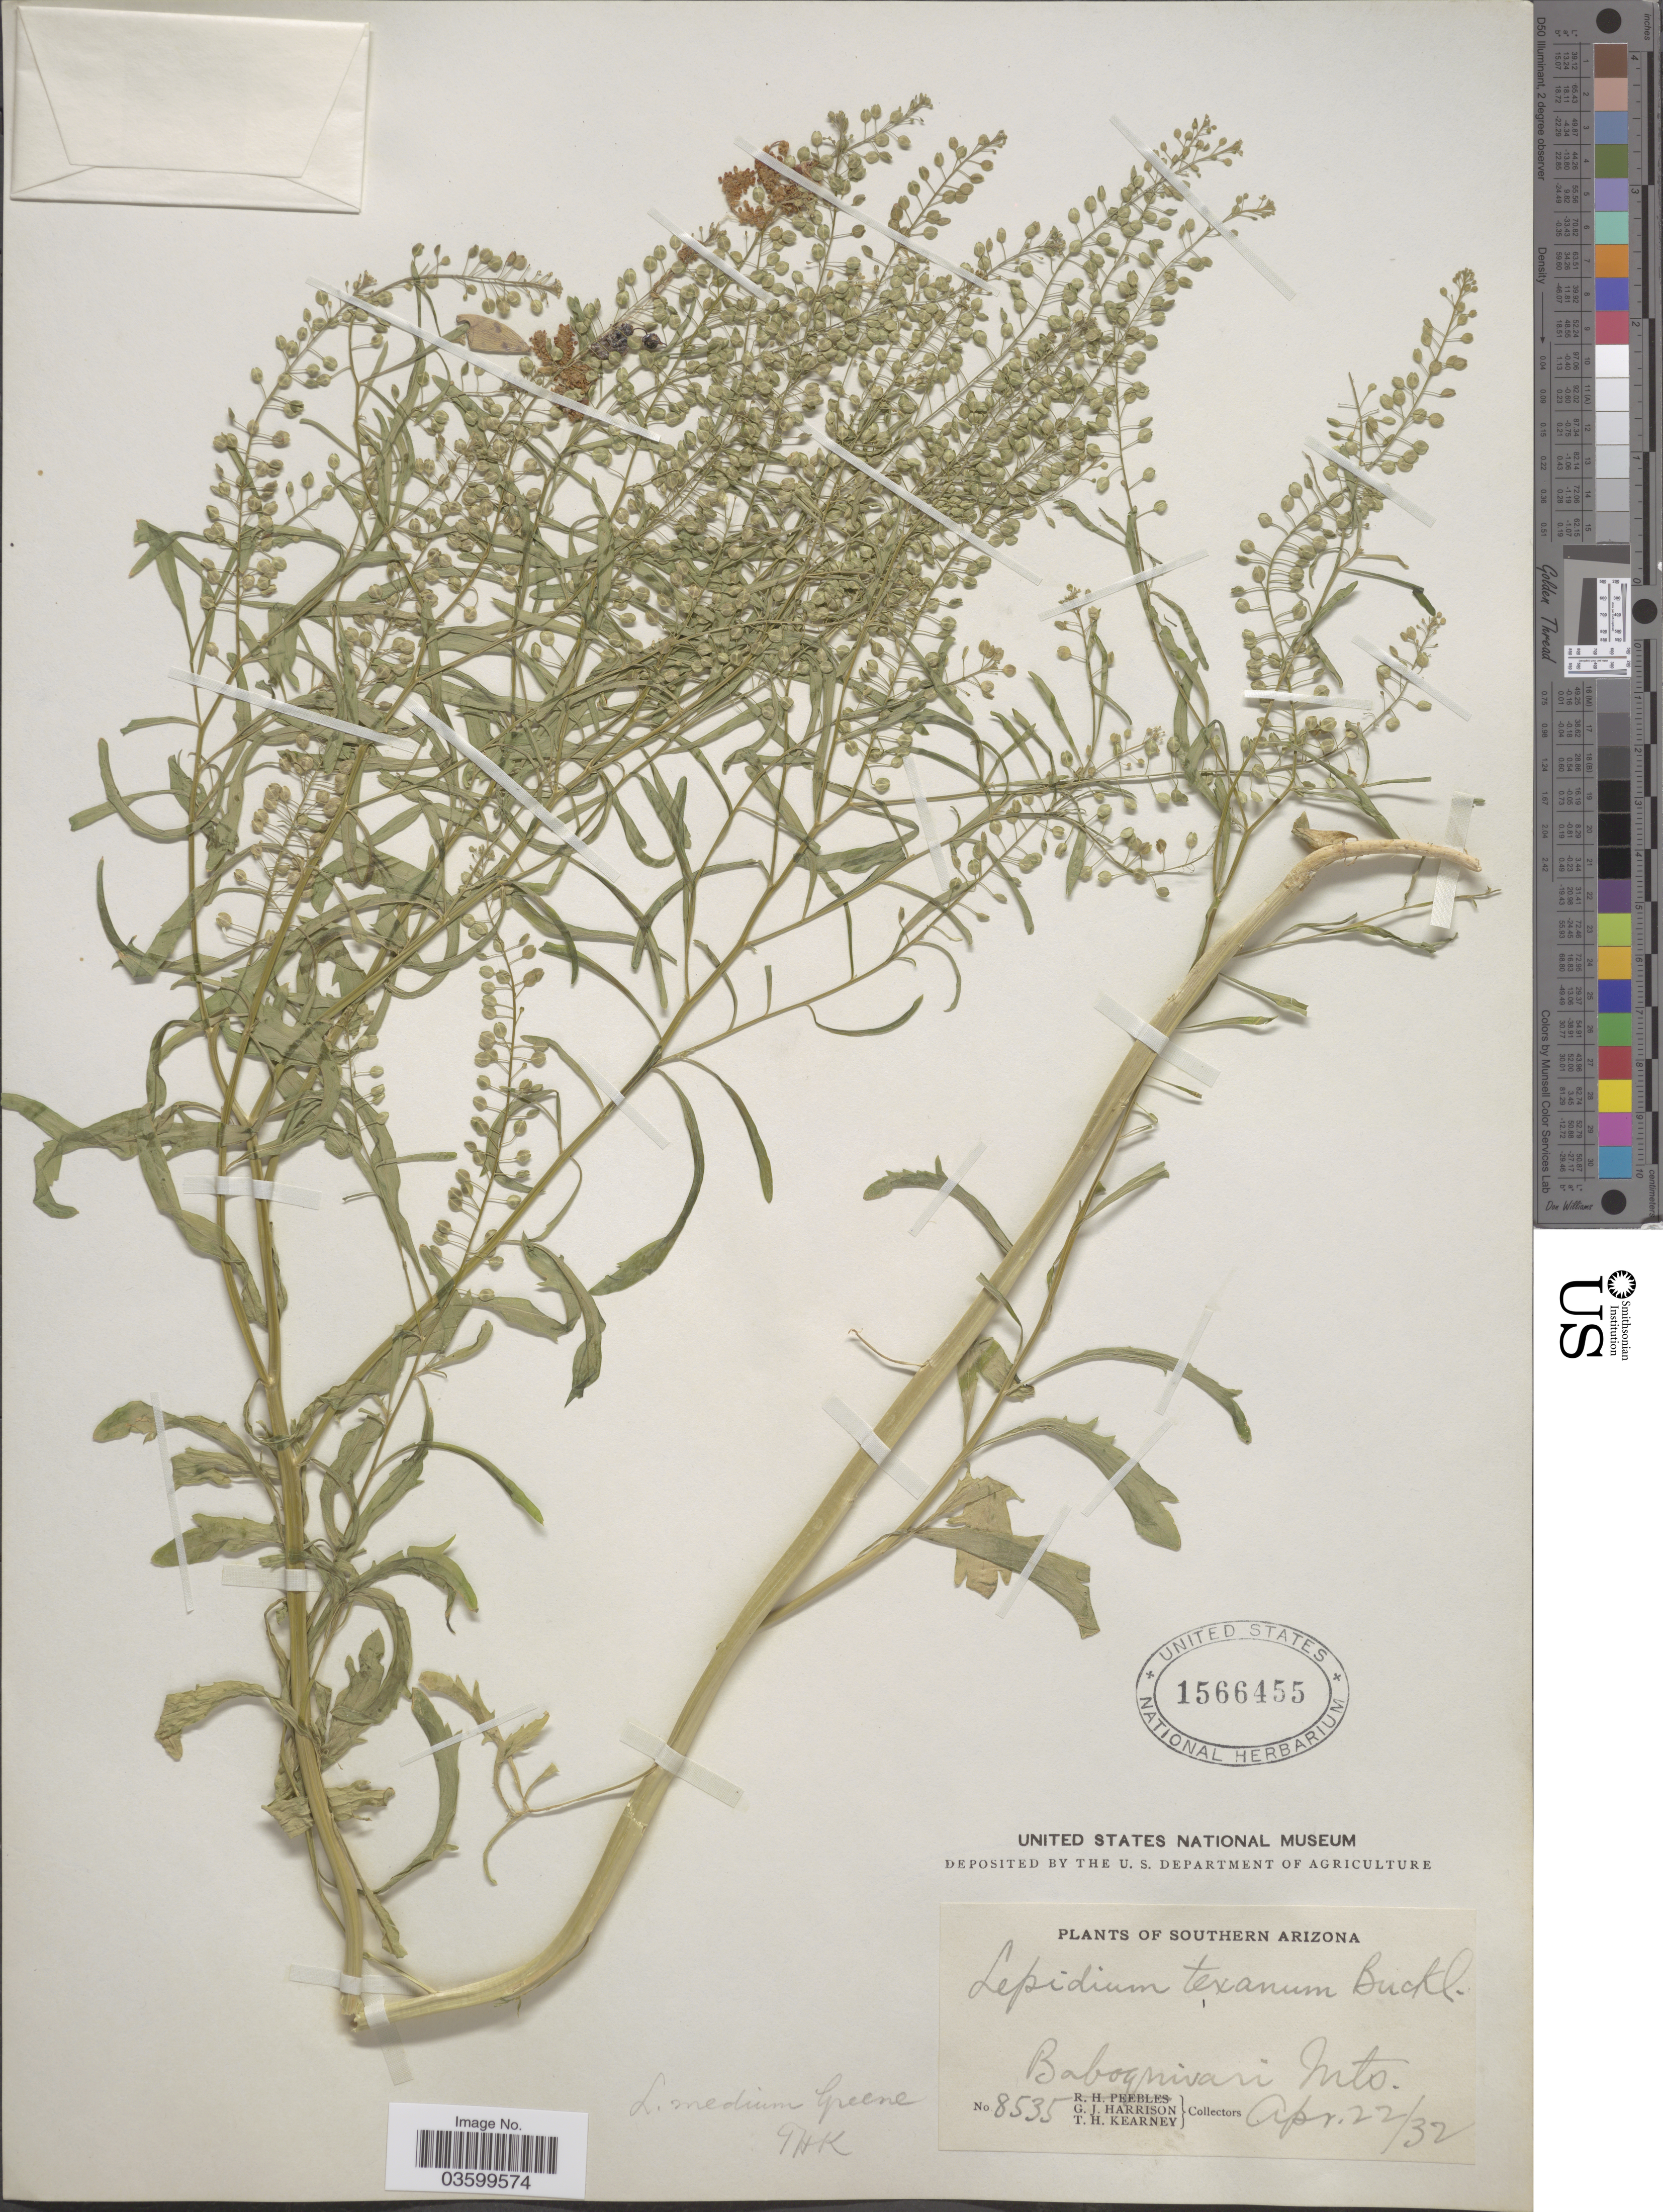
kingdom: Plantae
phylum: Tracheophyta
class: Magnoliopsida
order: Brassicales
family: Brassicaceae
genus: Lepidium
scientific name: Lepidium virginicum var. pubescens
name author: (Greene) C.L. Hitchc.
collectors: G. J. Harrison & T. H. Kearney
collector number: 8535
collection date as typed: Transcribed d/m/y: 22/4/32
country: United States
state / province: Arizona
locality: Southern Arizona. Baboquivari Mts.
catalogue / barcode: US 1566455